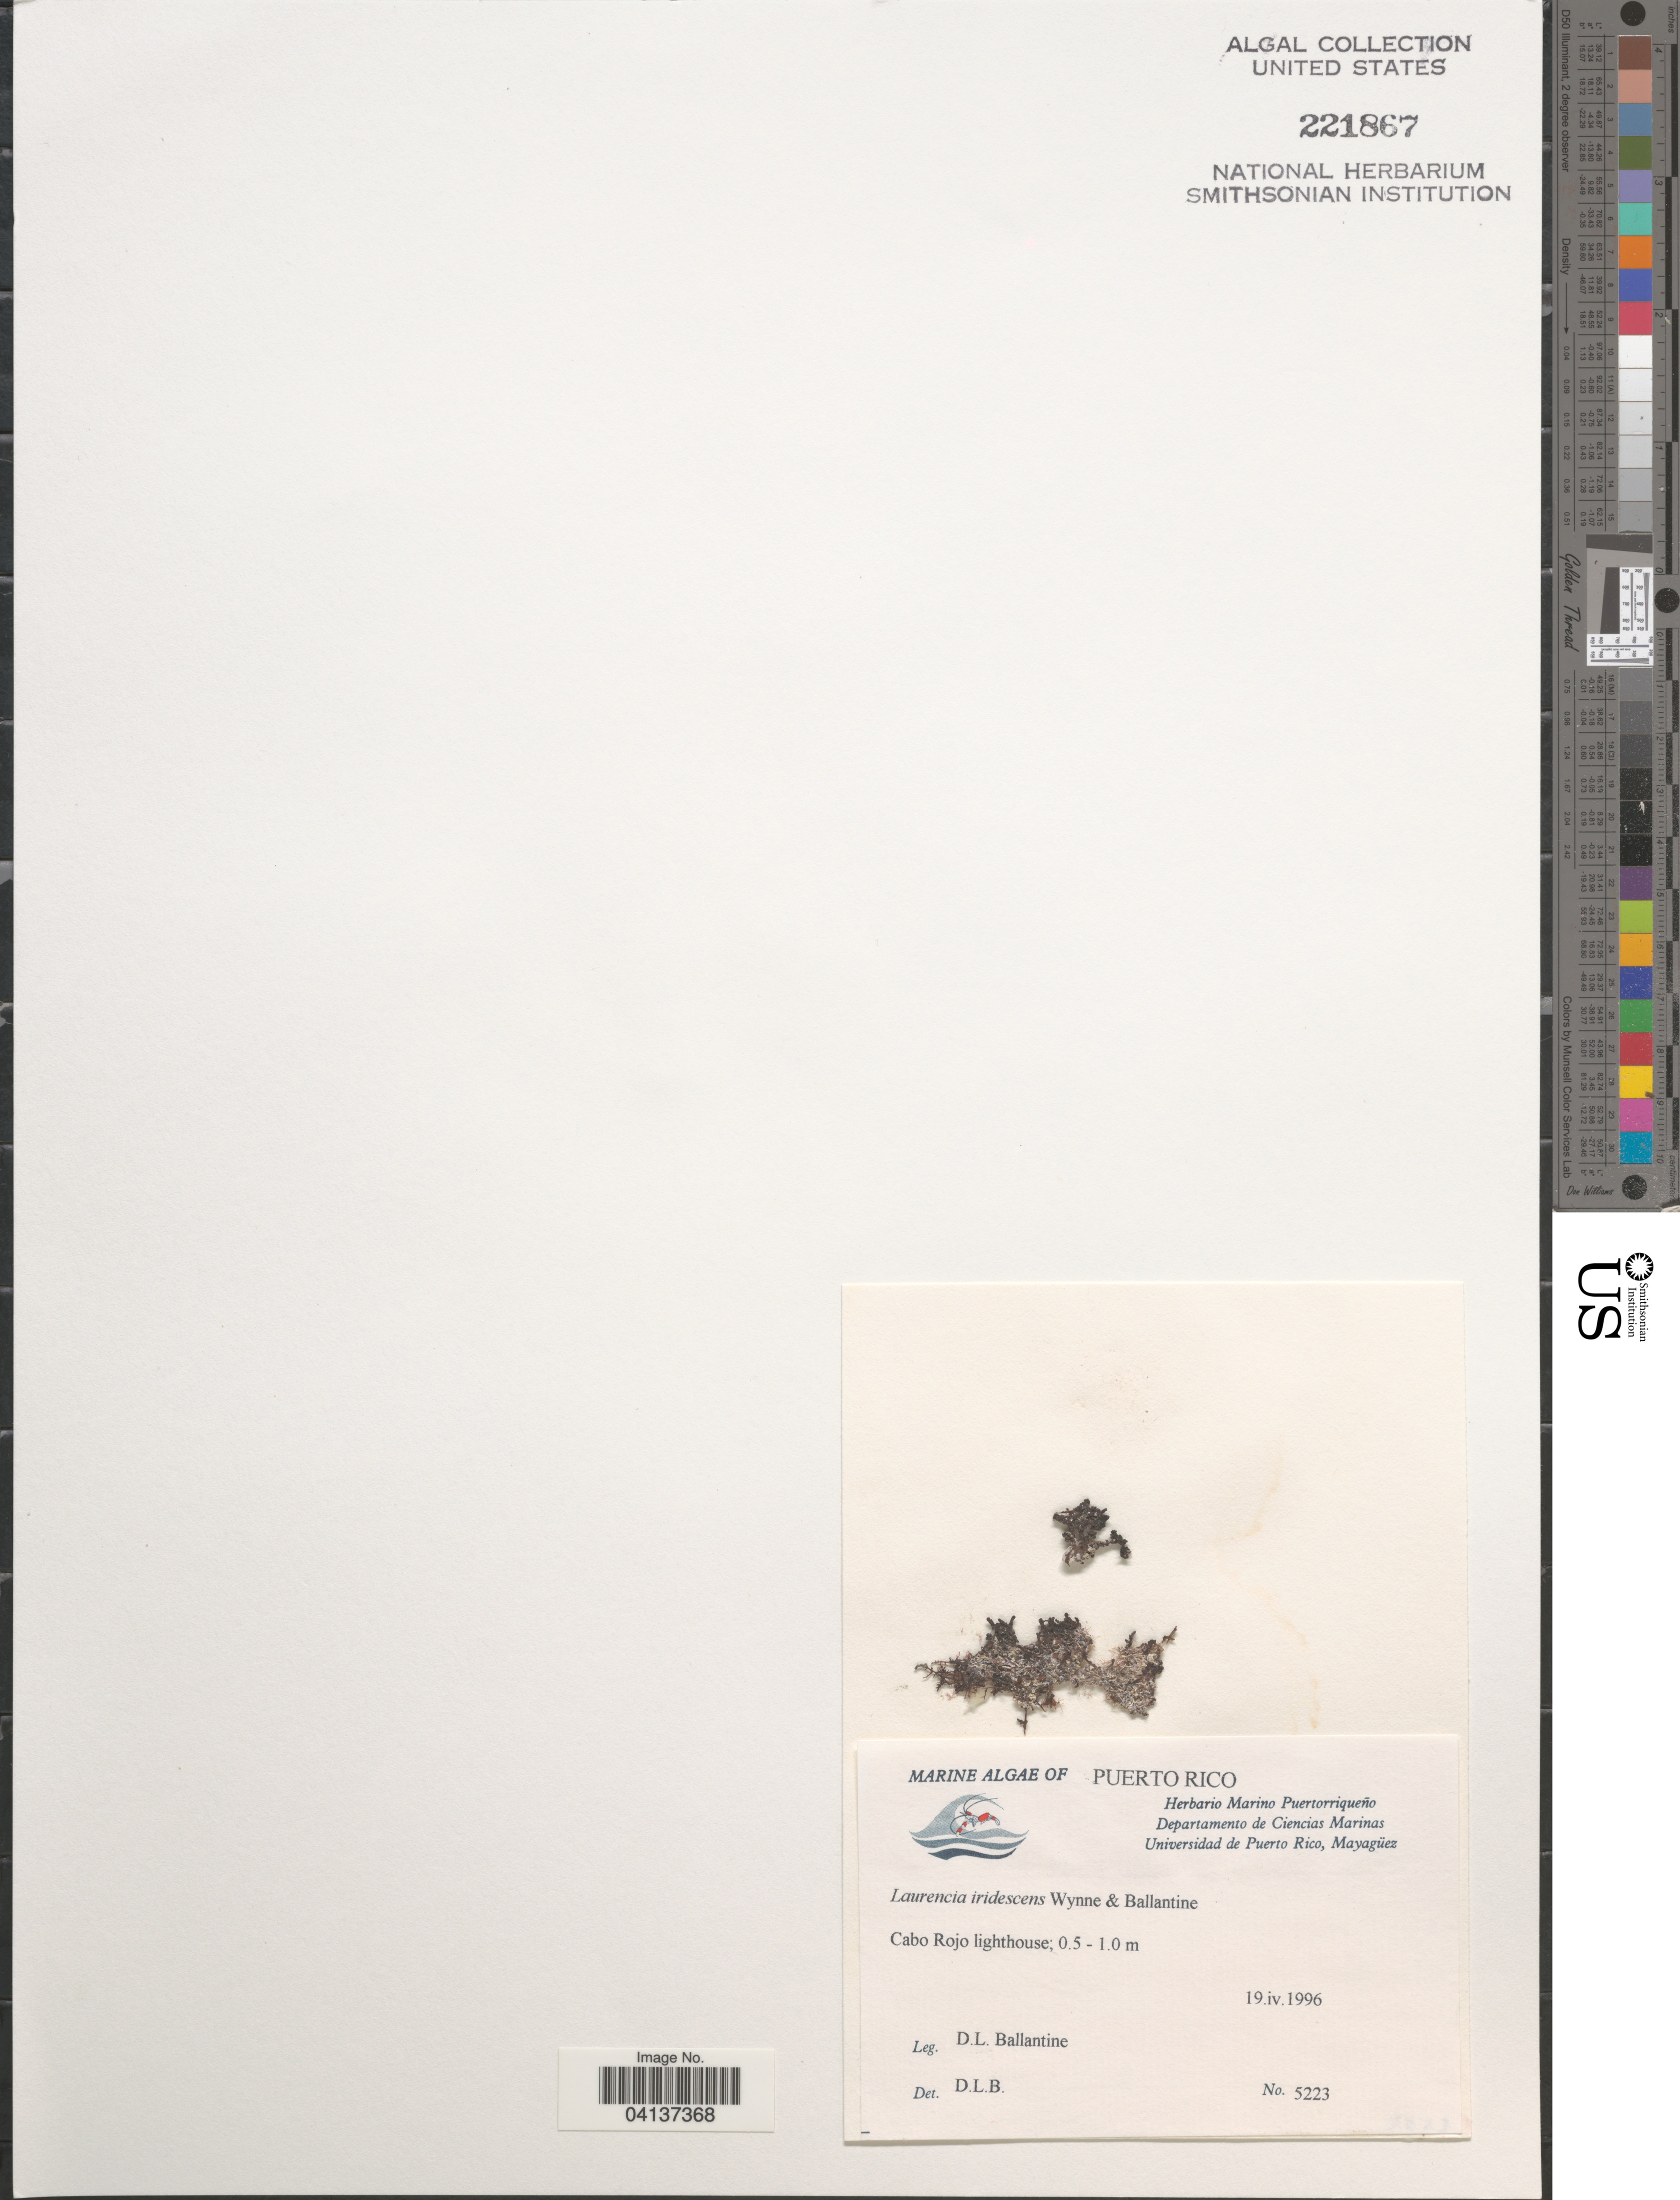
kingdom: Plantae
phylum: Rhodophyta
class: Florideophyceae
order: Ceramiales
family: Rhodomelaceae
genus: Yuzurua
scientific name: Yuzurua iridescens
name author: (M.J. Wynne & D.L.Ballantine) Sentíes & M.J. Wynne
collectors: D.L. Ballantine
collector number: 5223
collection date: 1996-04-19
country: Puerto Rico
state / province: Çabo Rojo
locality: Cabo Rojo lighthouse.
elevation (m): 0.5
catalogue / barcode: US 221867